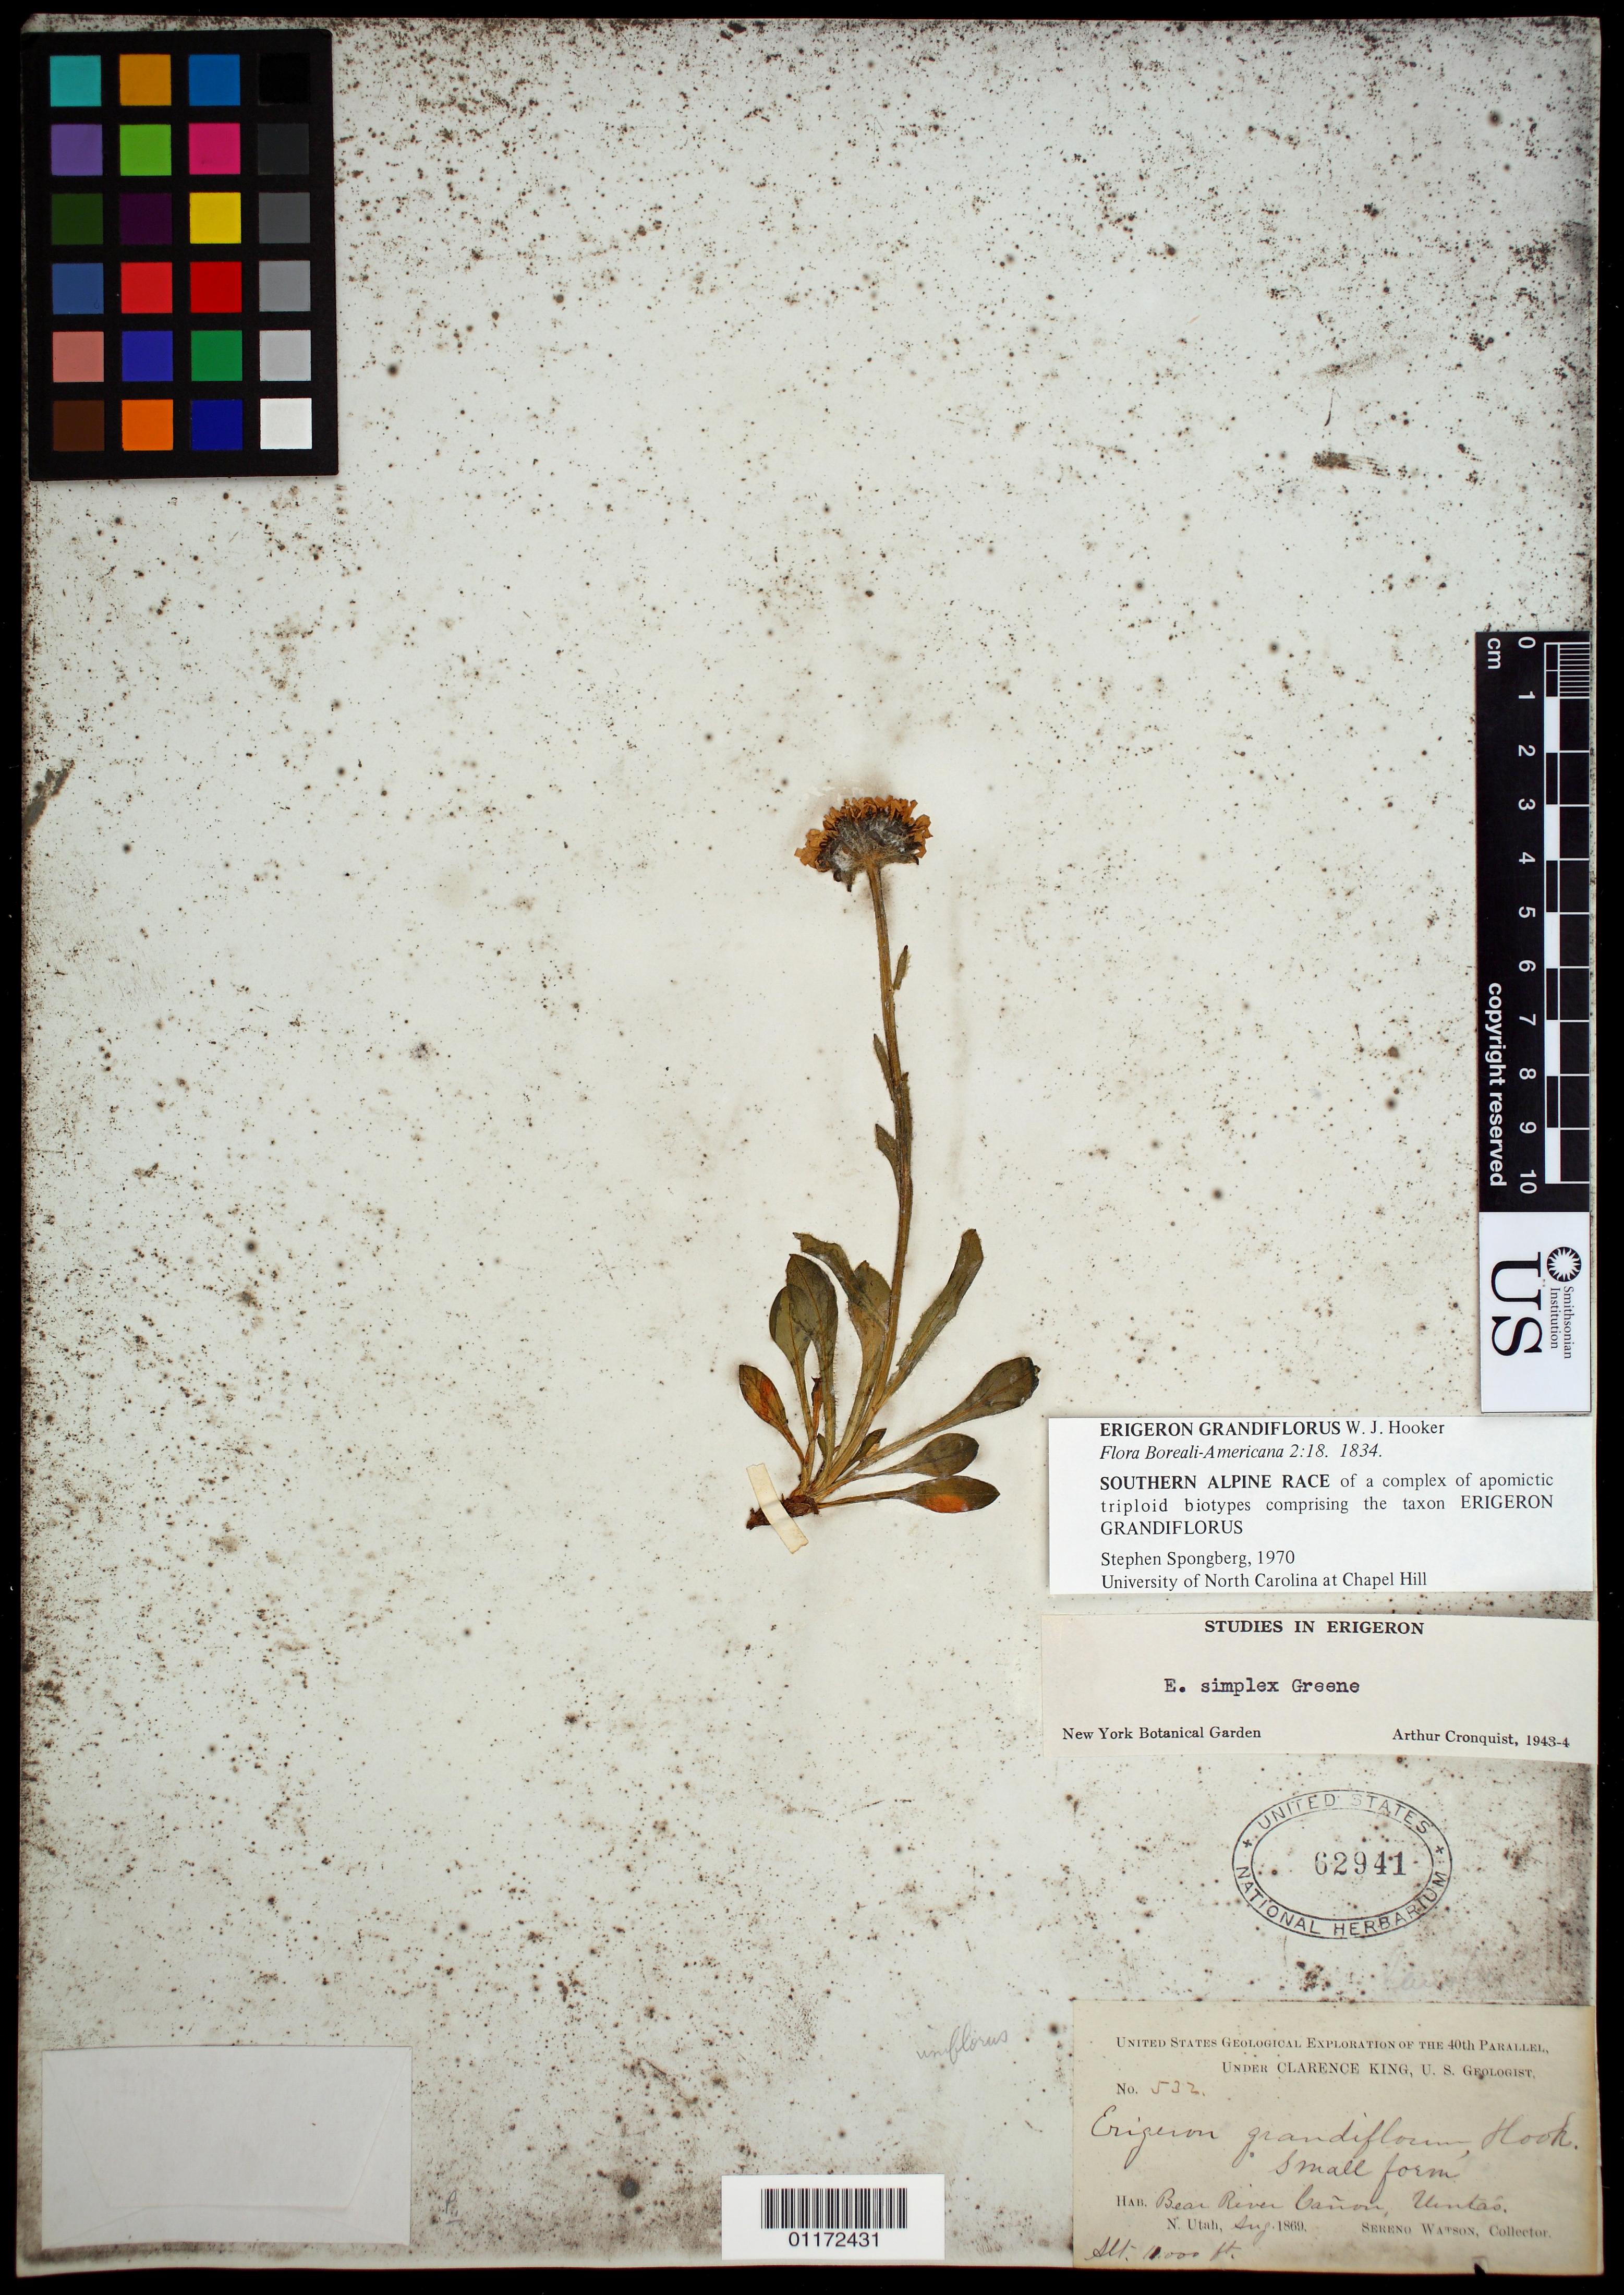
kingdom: Plantae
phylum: Tracheophyta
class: Magnoliopsida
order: Asterales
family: Asteraceae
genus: Erigeron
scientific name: Erigeron grandiflorus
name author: Hook.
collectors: S. Watson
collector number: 532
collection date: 1869-08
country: United States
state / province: Utah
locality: Bear River Canyon, Uintas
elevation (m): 3353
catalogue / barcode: US 62941